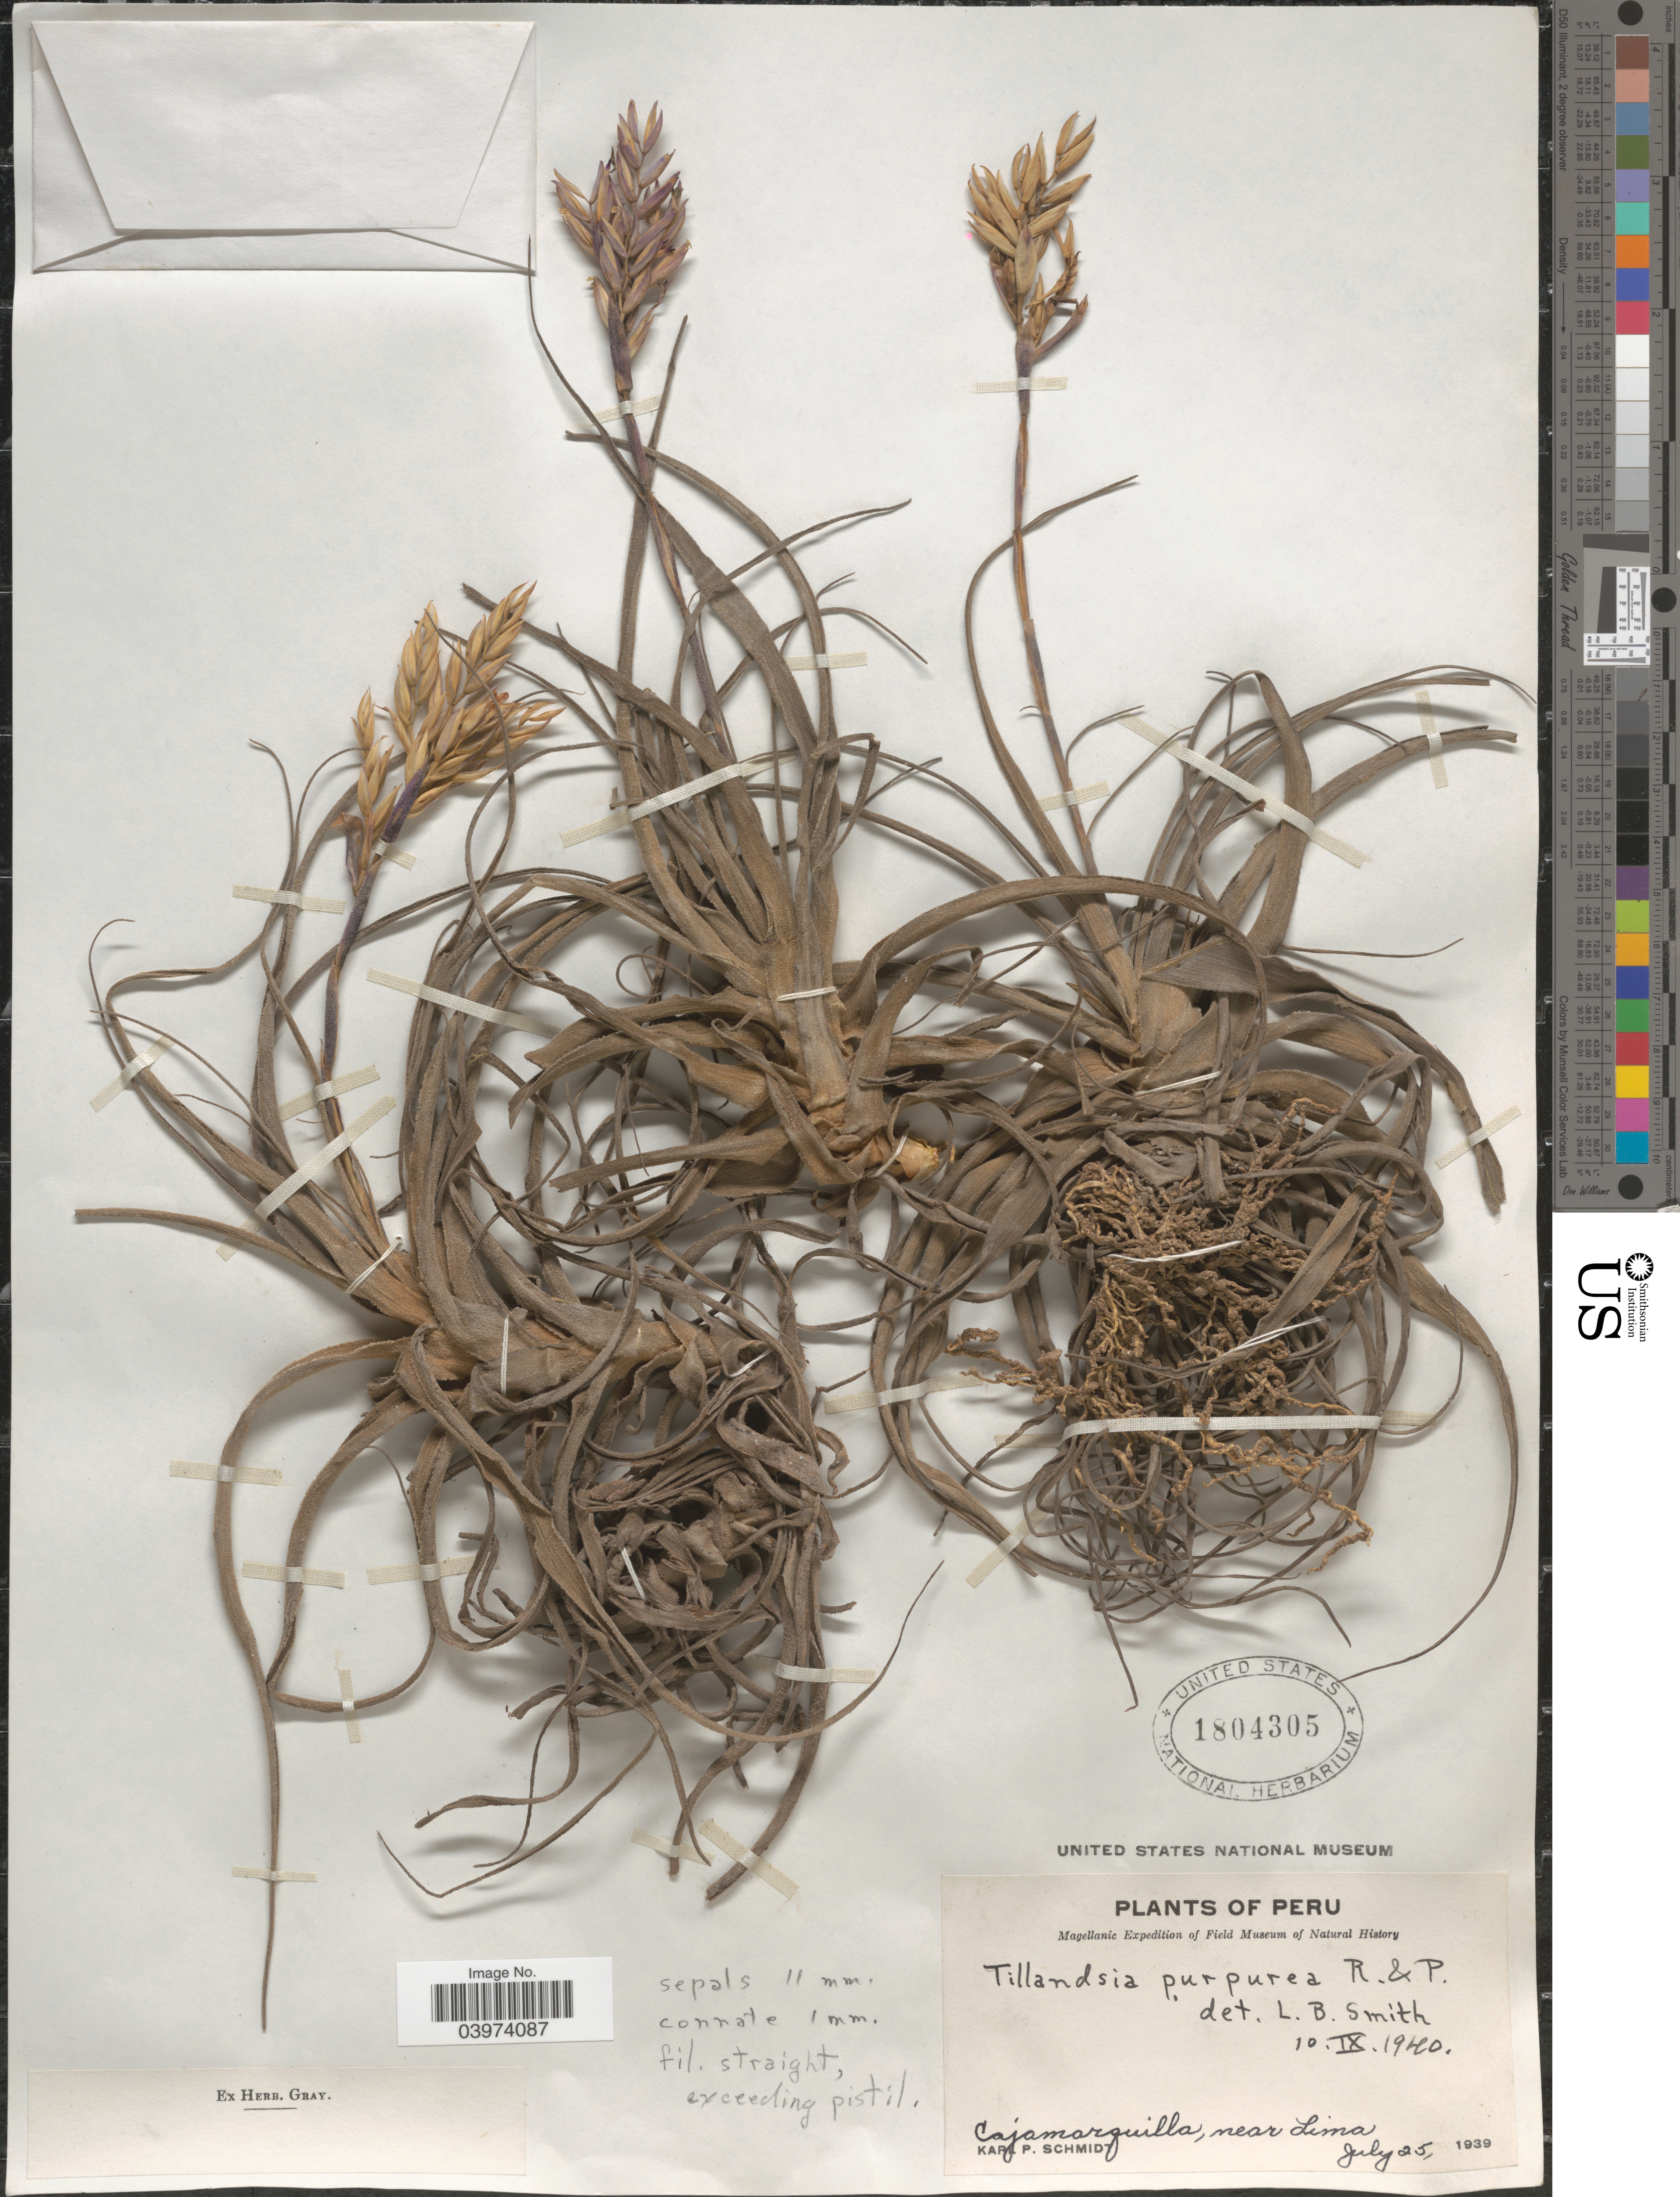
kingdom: Plantae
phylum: Tracheophyta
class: Liliopsida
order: Poales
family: Bromeliaceae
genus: Tillandsia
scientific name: Tillandsia purpurea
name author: Ruiz & Pav.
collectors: K. Schmidt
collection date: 1939-07-25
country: Peru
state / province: Lima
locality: Magellanic Expedition of Field Museum of Natural History. Cajamarquilla, near Lima.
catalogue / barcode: US 1804305